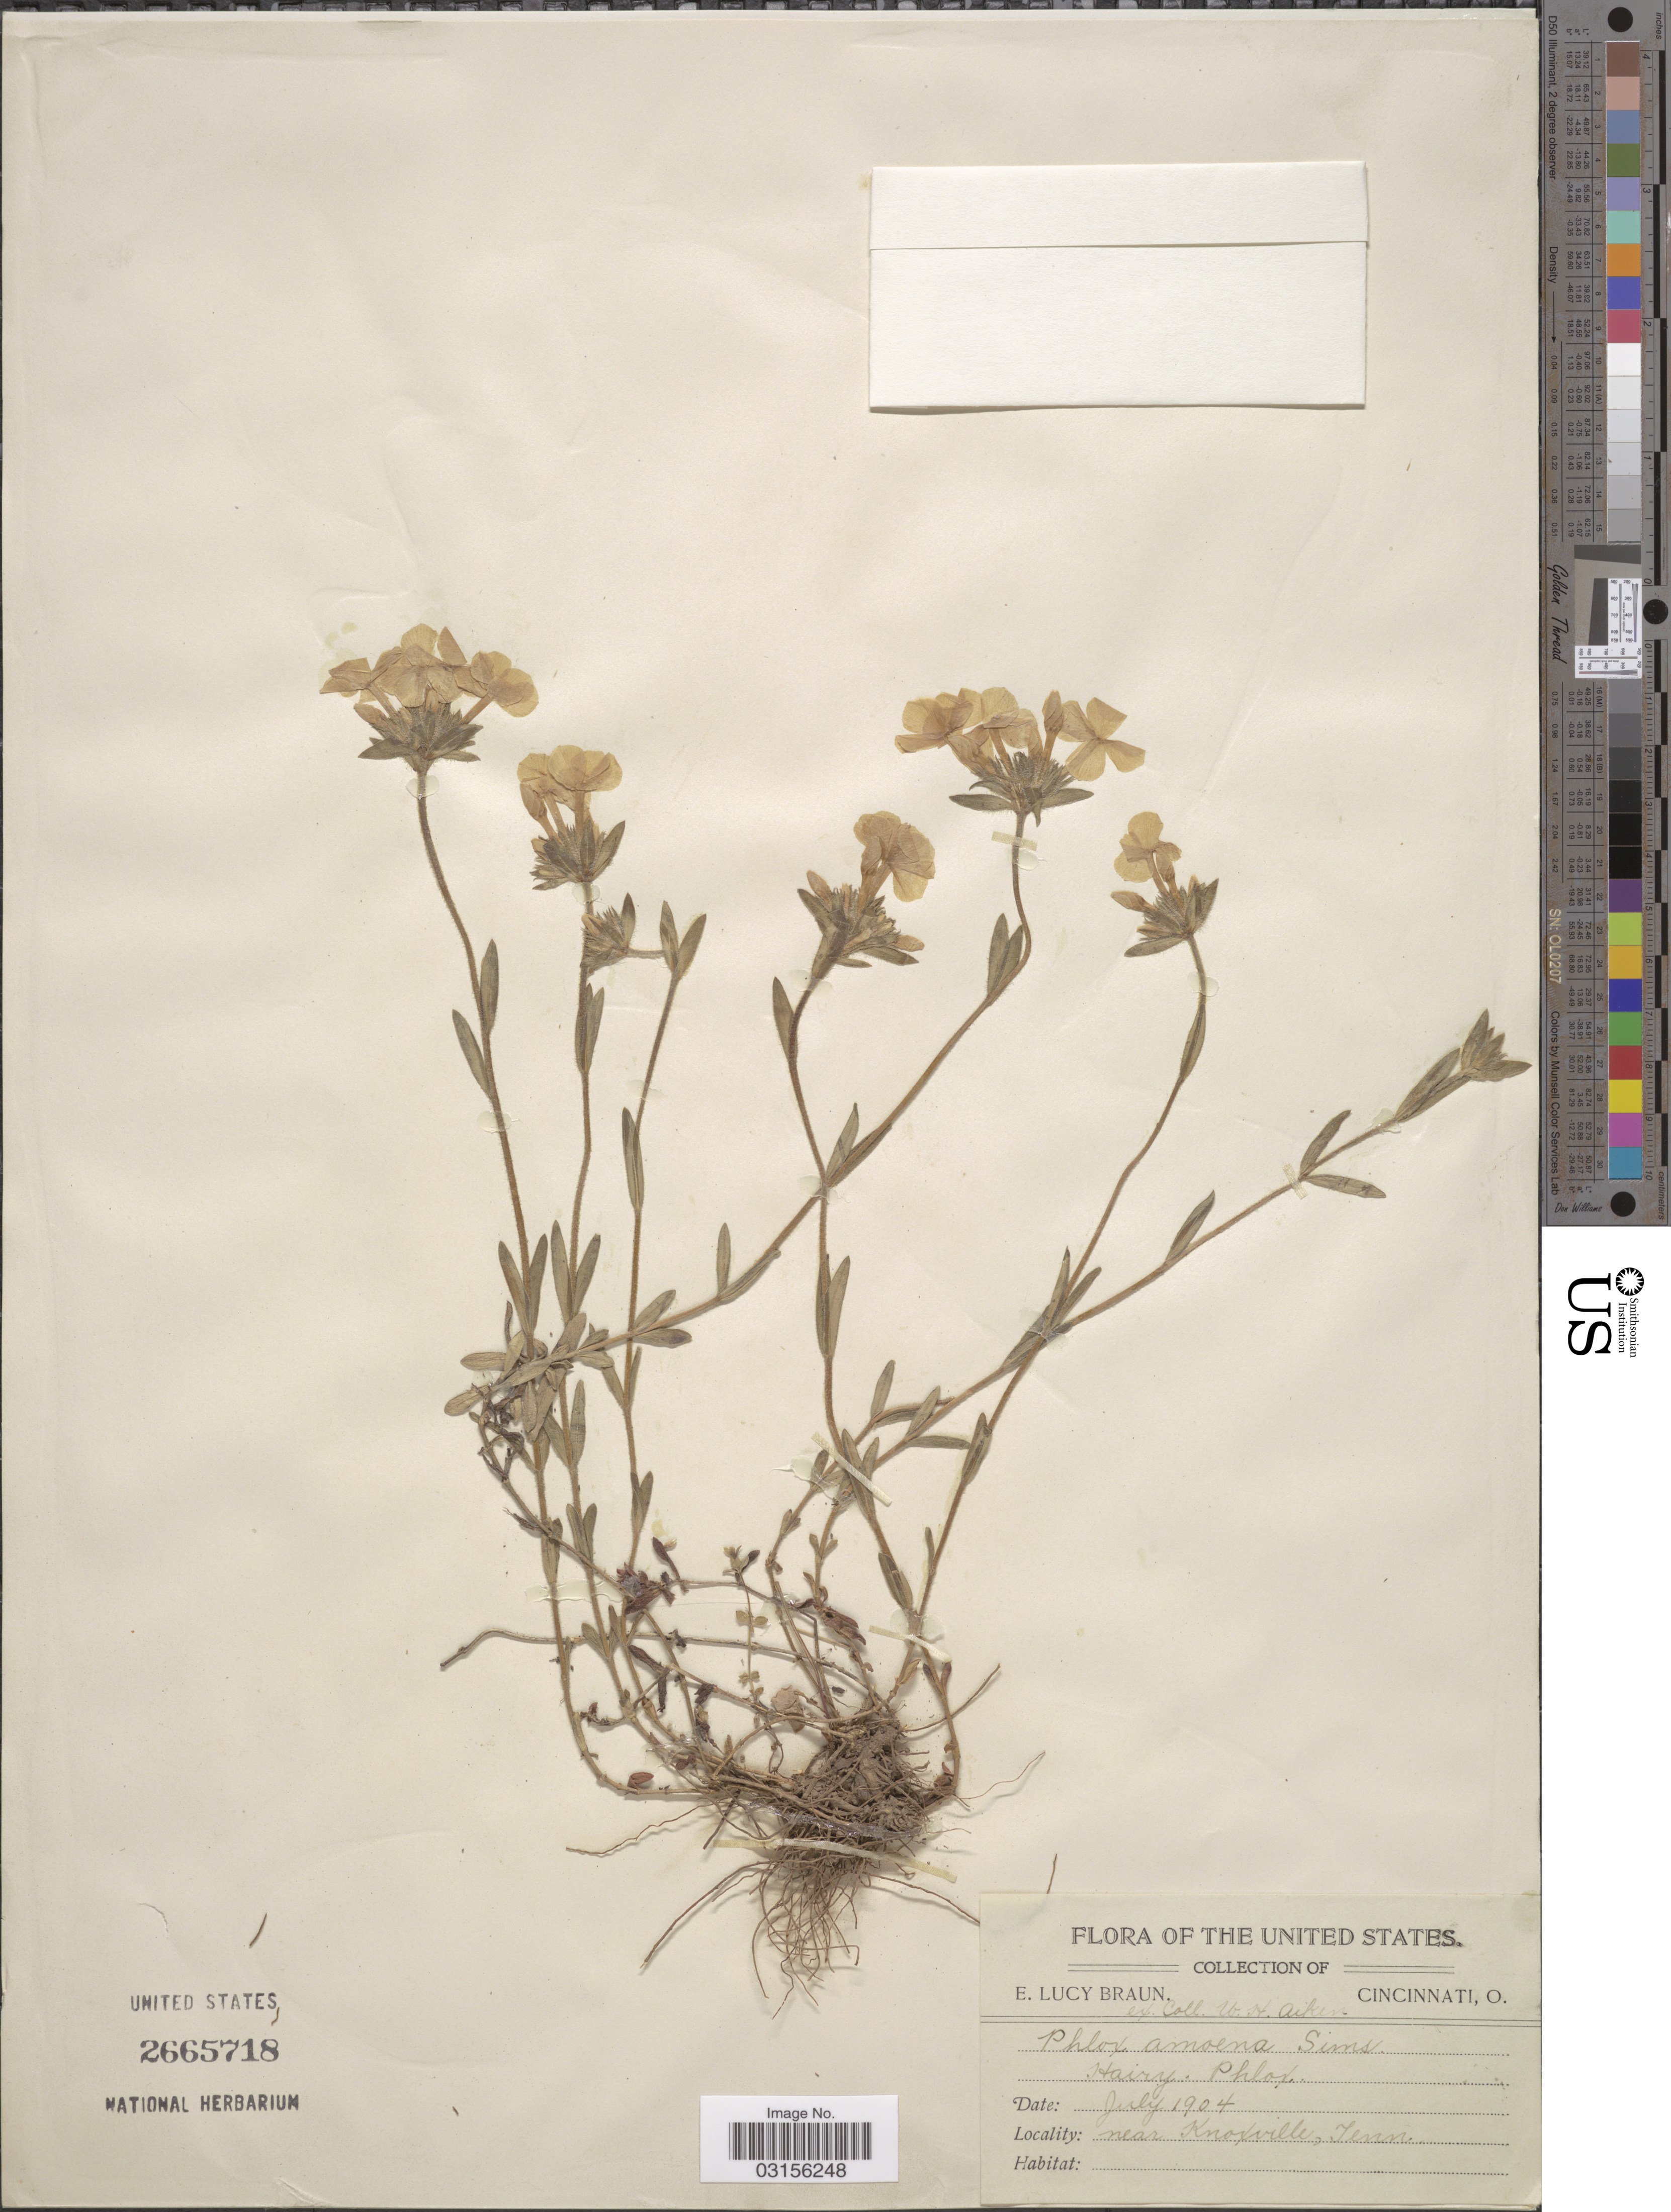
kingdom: Plantae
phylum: Tracheophyta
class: Magnoliopsida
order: Ericales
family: Polemoniaceae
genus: Phlox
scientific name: Phlox amoena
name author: Sims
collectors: W. Aiken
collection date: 1904-07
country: United States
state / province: Tennessee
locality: Near Knoxville.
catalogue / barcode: US 2665718